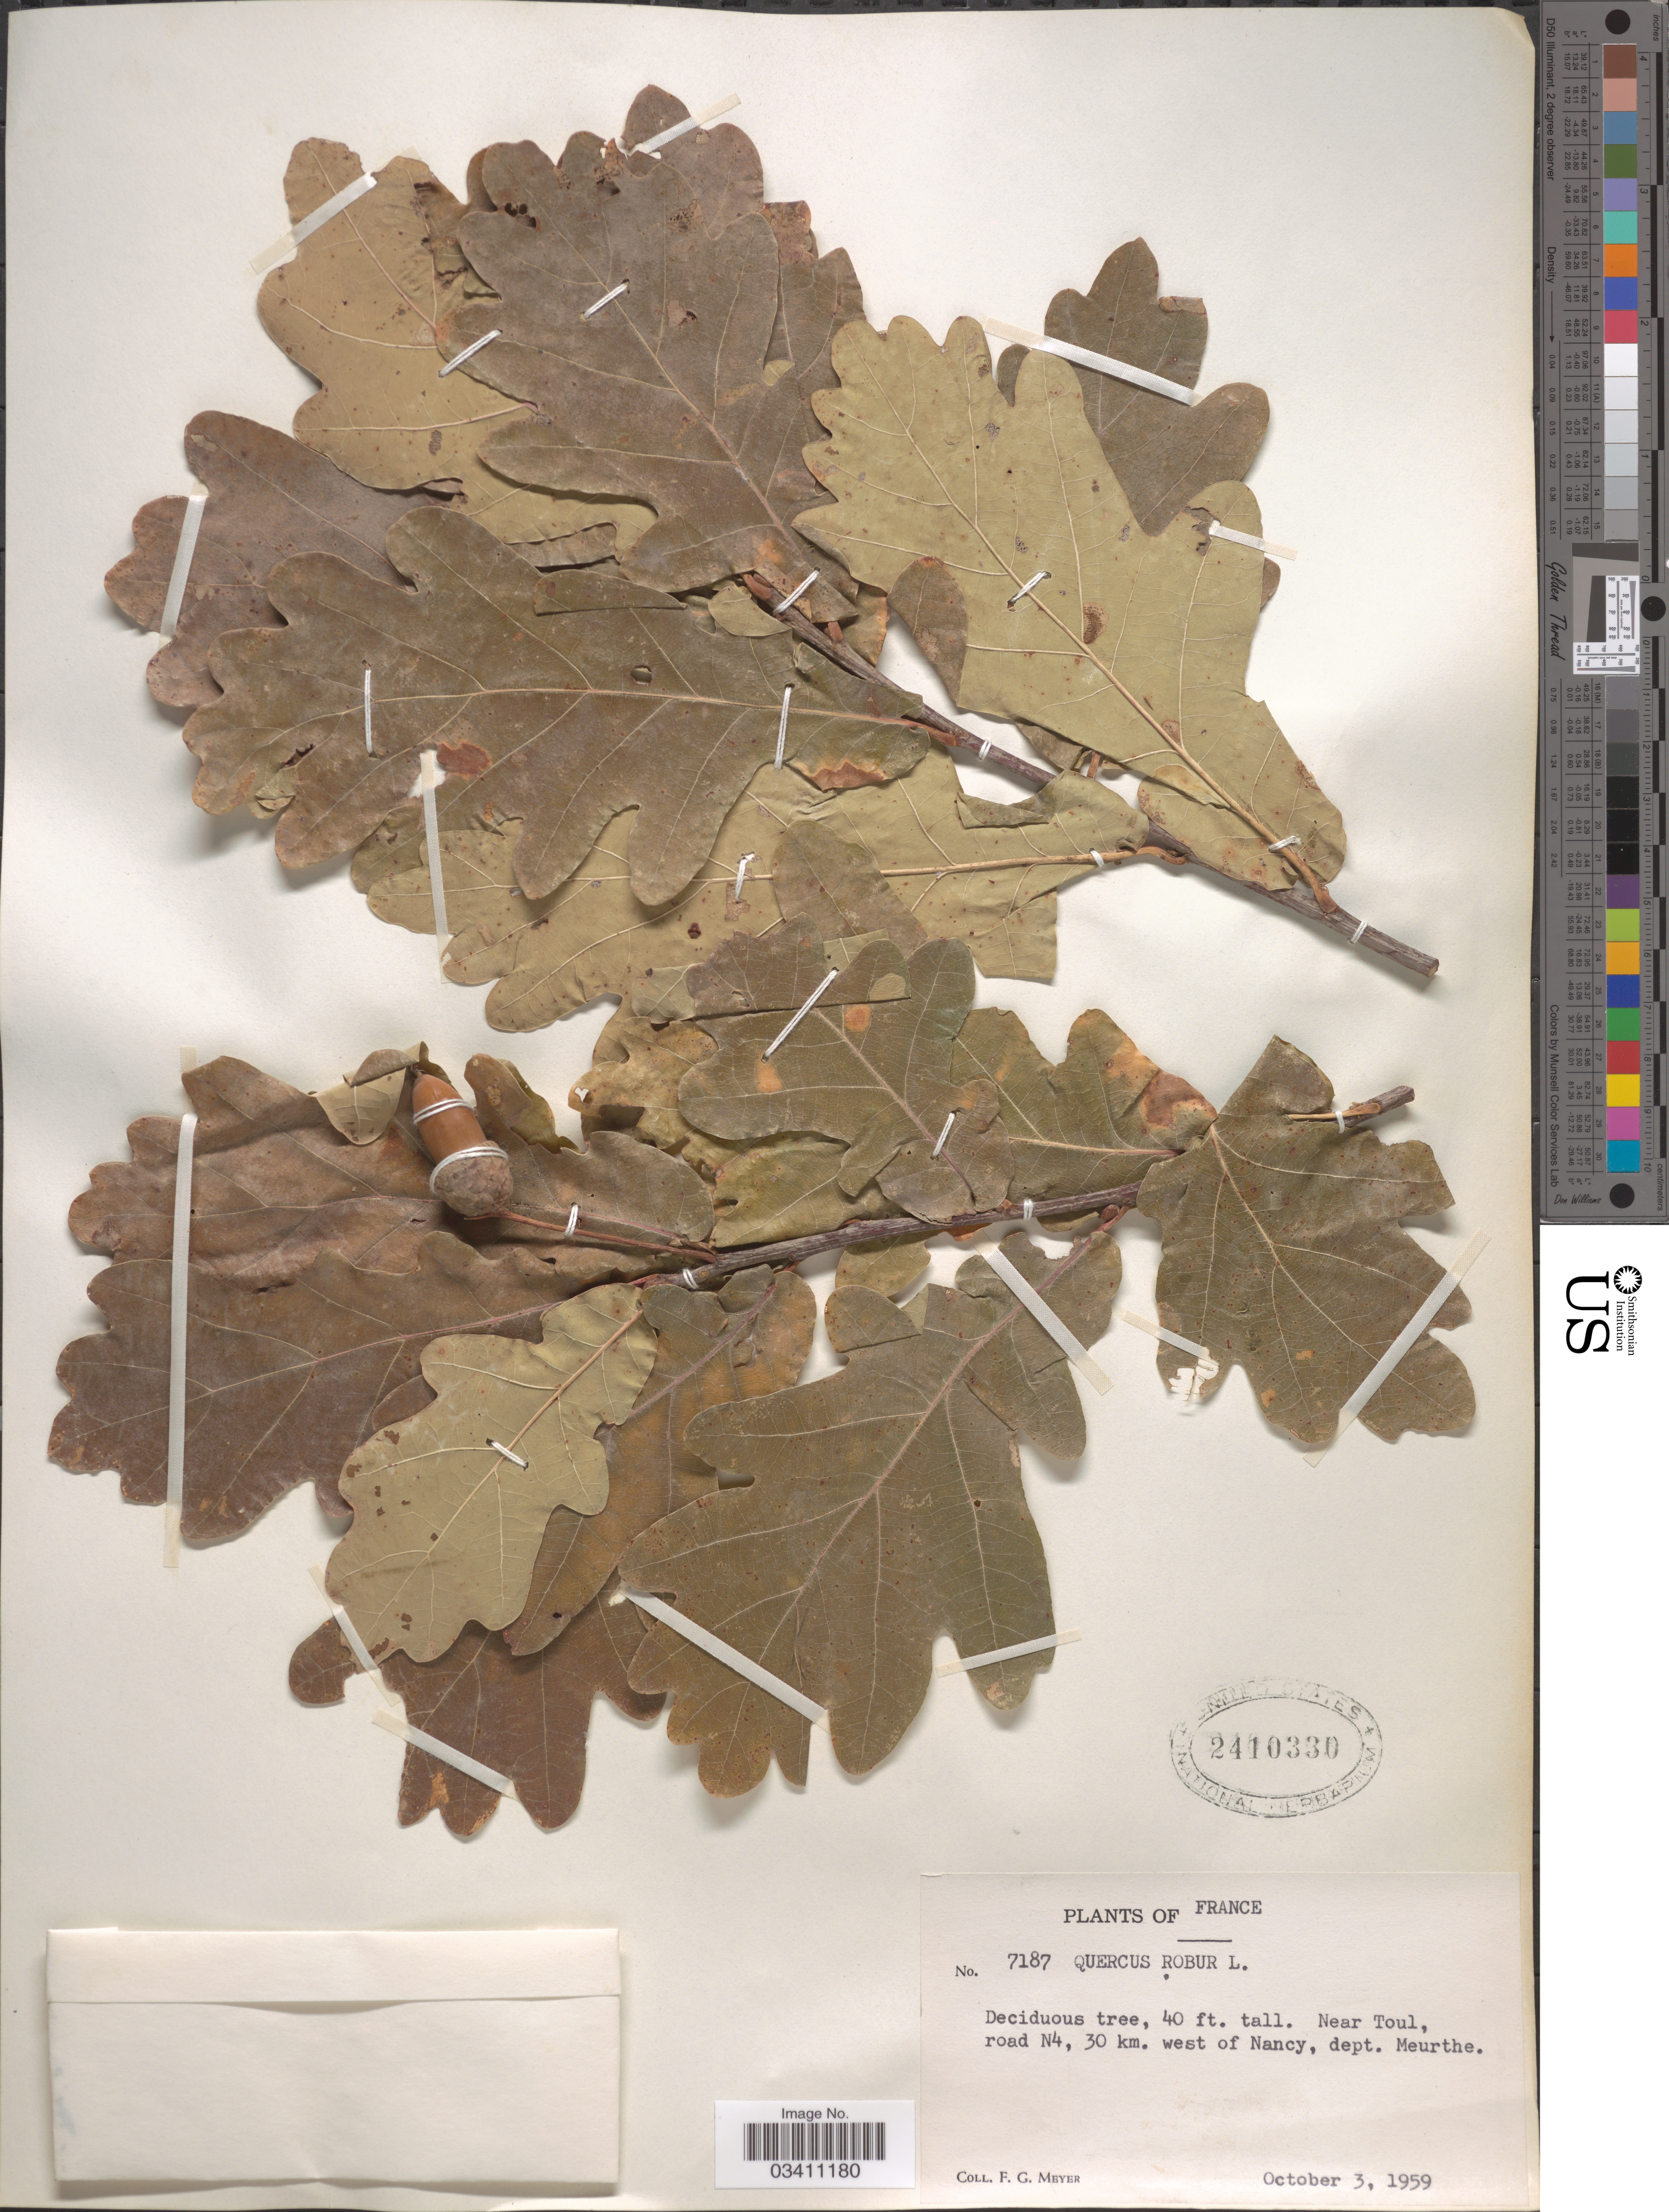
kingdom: Plantae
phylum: Tracheophyta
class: Magnoliopsida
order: Fagales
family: Fagaceae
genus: Quercus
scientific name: Quercus robur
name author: L.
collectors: F. G. Meyer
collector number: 7187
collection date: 1959-10-03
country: France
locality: Near Toul, road N4, 30 km. west of Nancy, dept. Meurthe.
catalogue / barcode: US 2410330